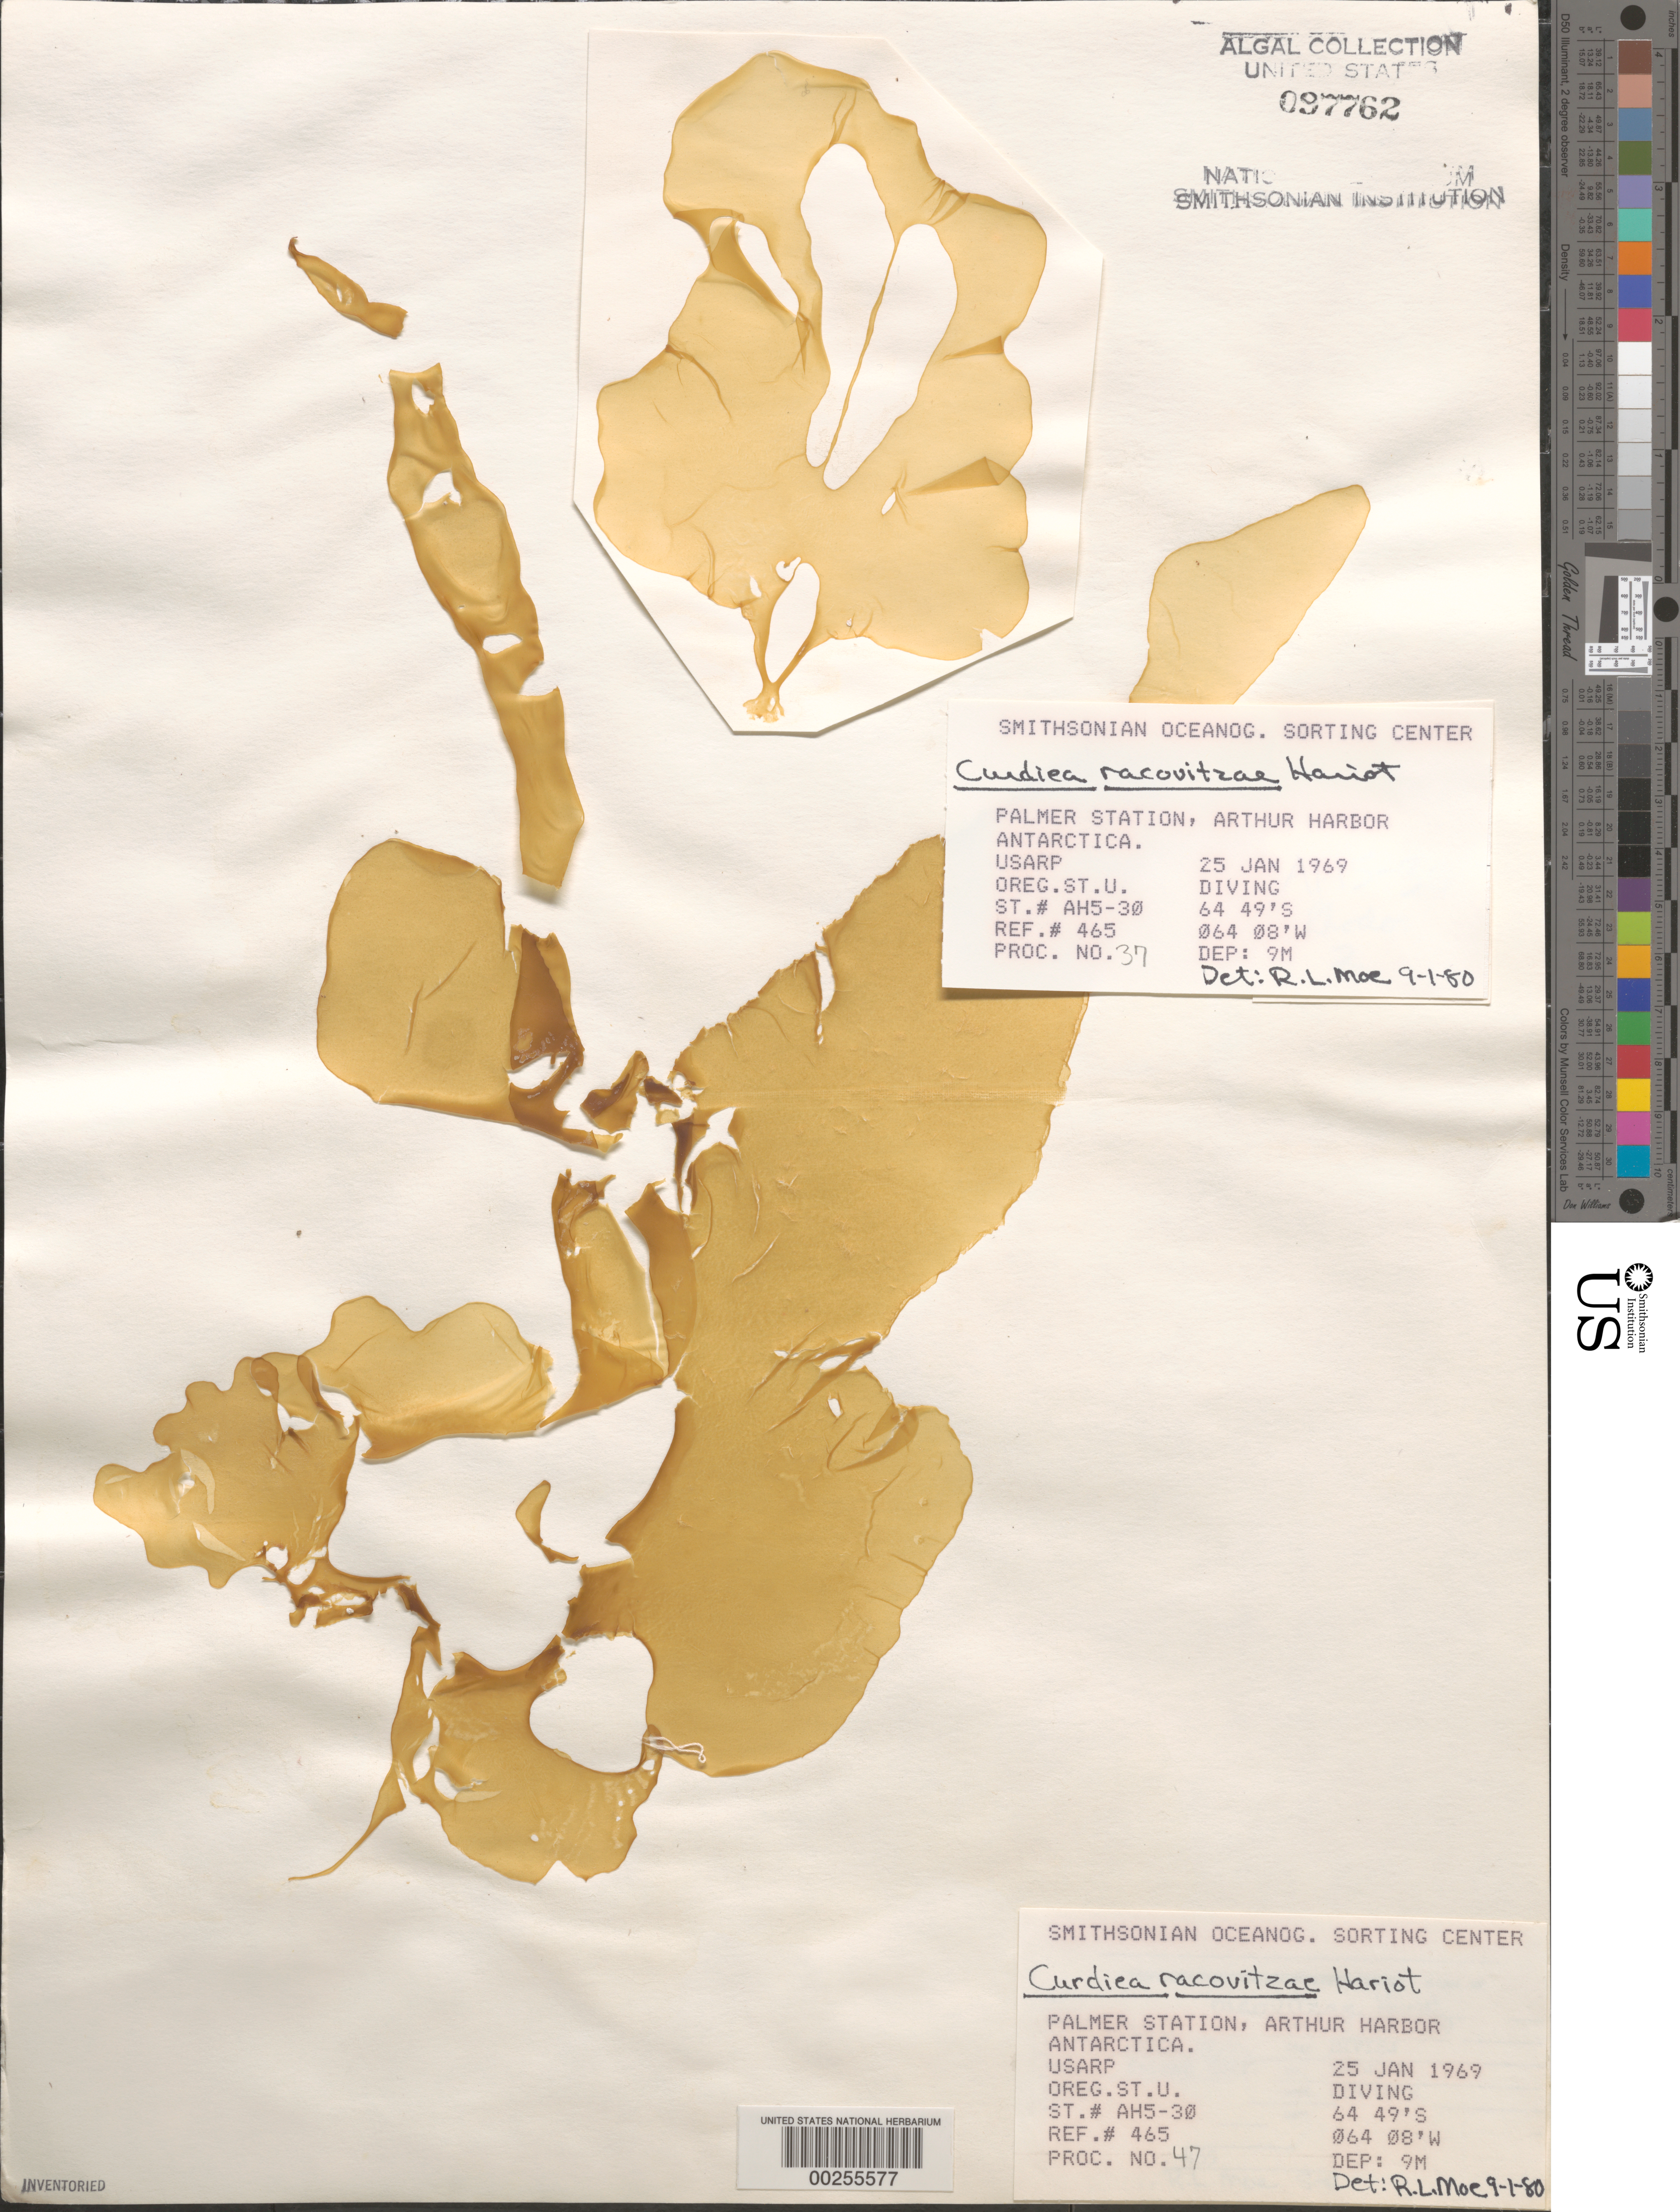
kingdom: Plantae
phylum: Rhodophyta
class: Florideophyceae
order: Gracilariales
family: Gracilariaceae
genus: Curdiea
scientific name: Curdiea racovitzae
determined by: Moe, R. L.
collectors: Oregon State University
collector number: Station Ah5-30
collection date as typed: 25 Jan 1969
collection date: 1969-01-25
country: Antarctica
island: Anvers Island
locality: Palmer Station, Arthur Harbor, Antarctic Peninsula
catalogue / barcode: US 97762